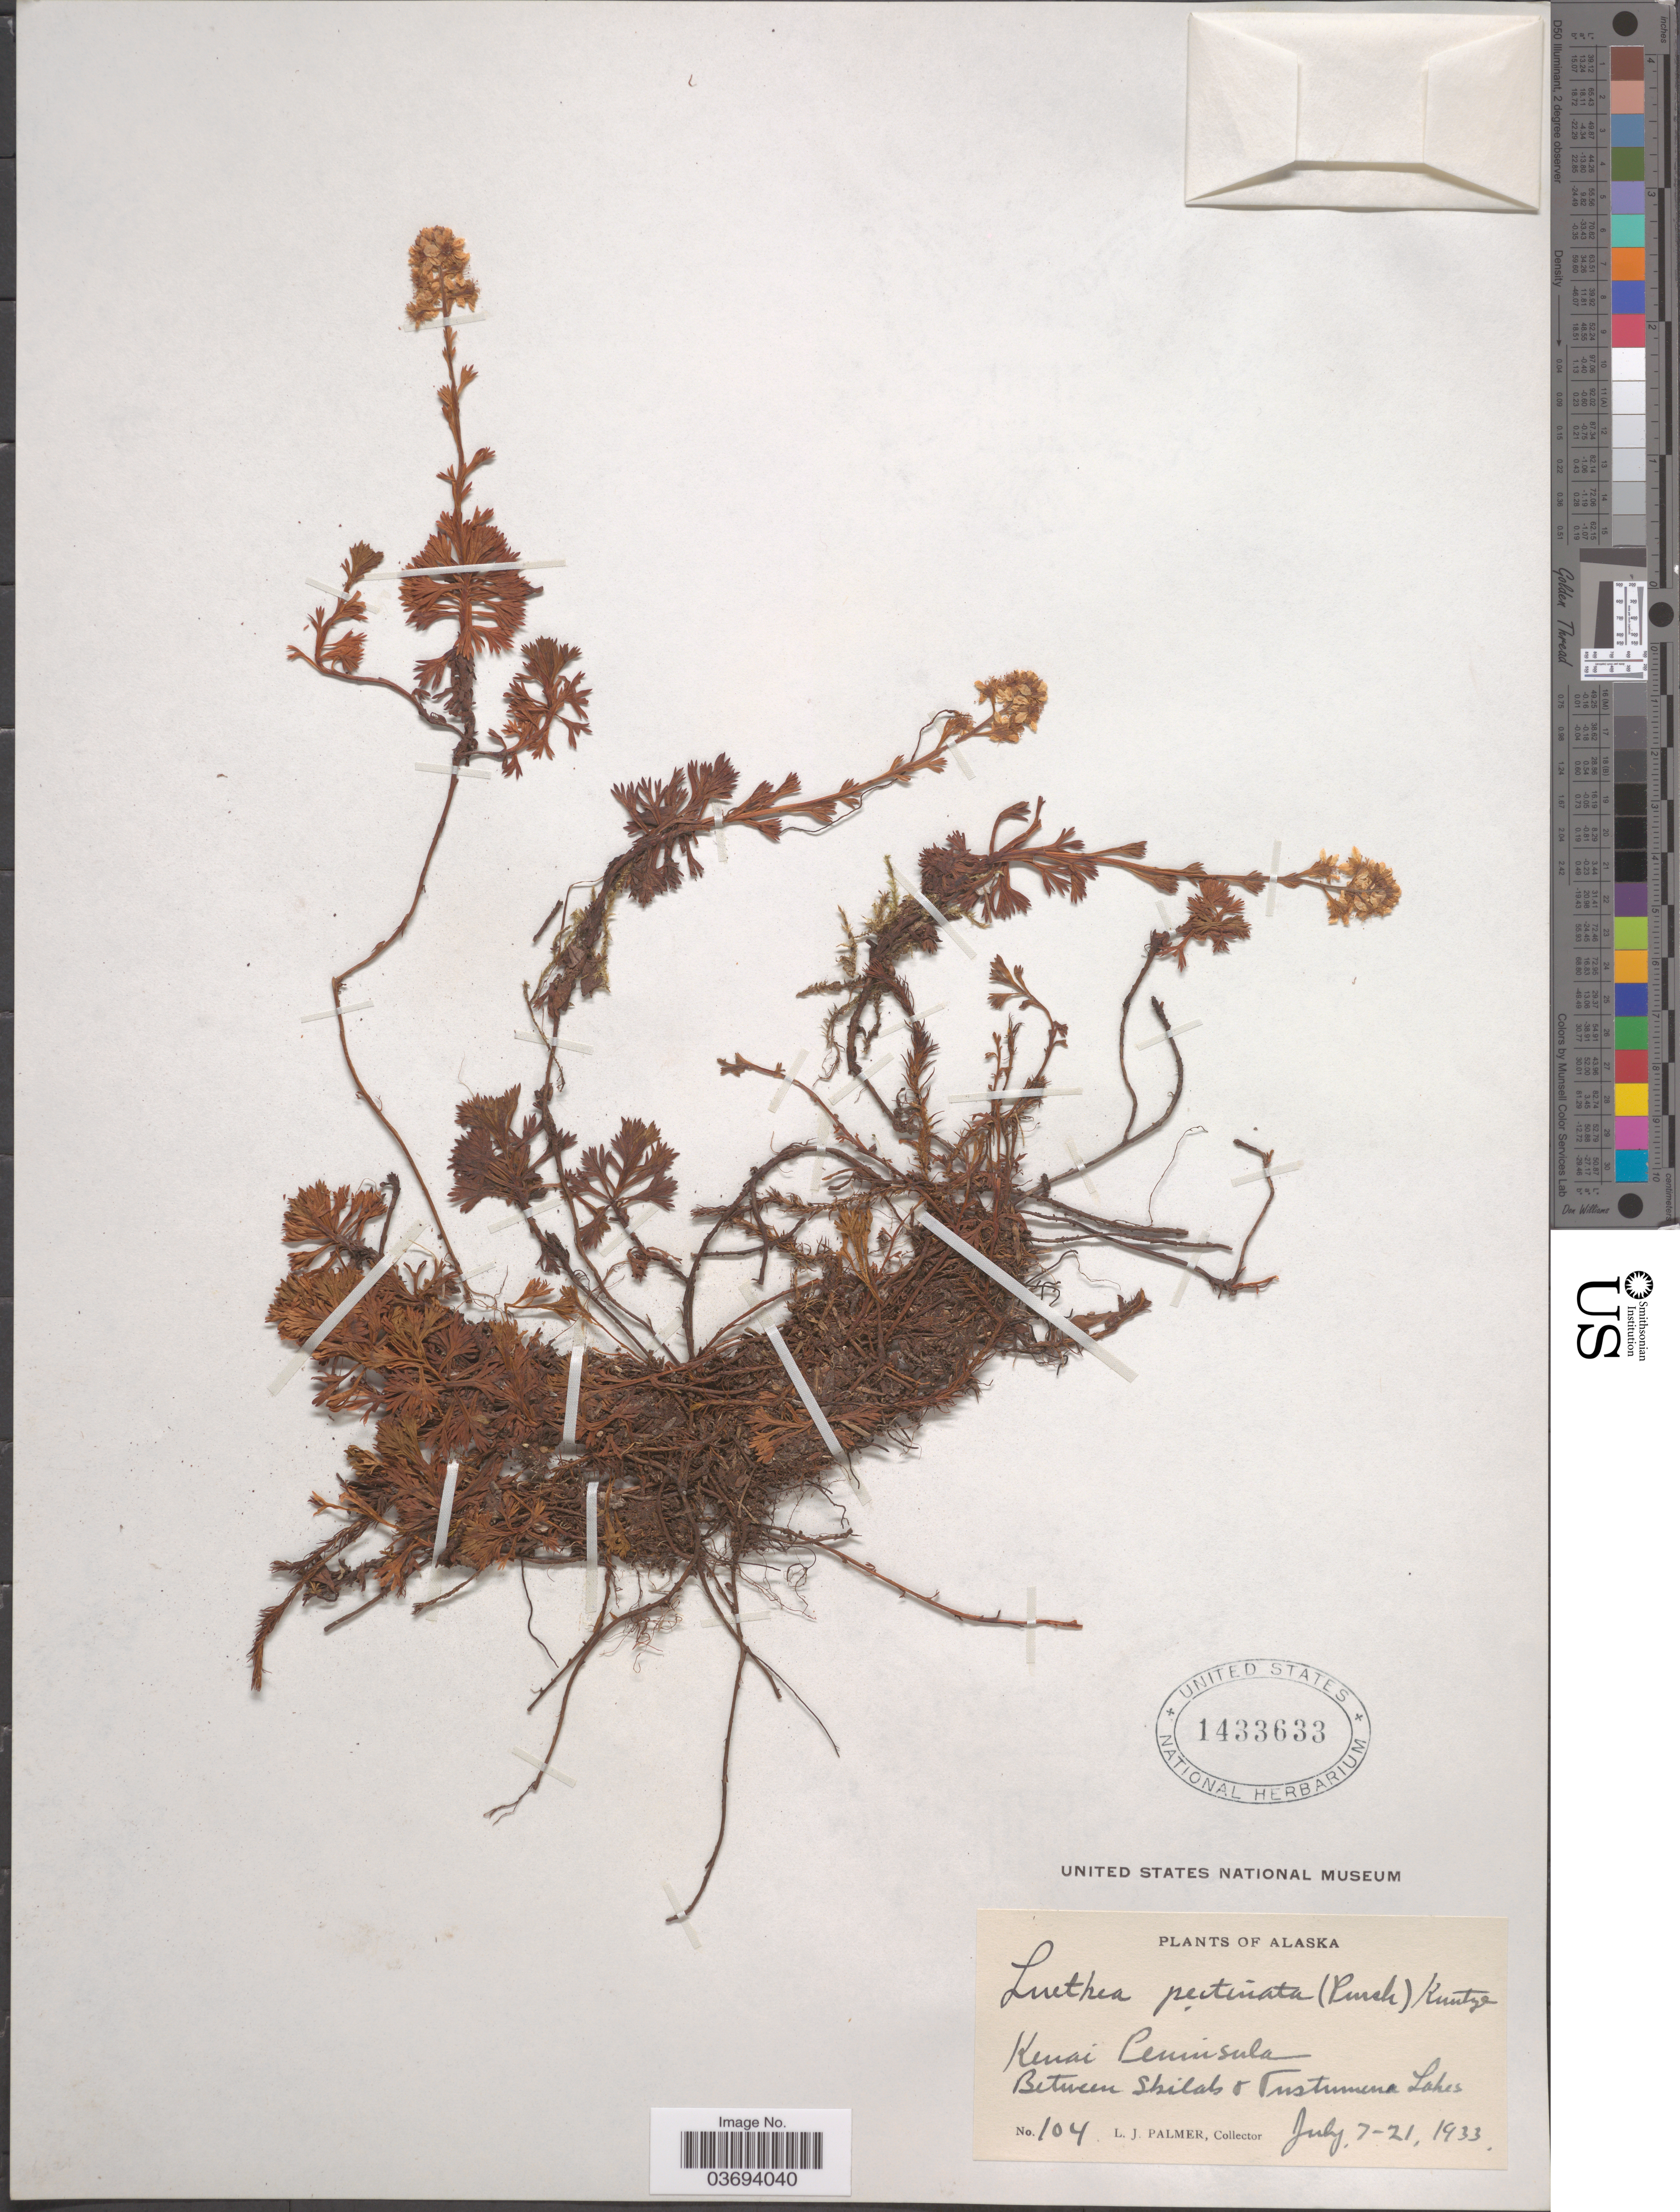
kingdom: Plantae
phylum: Tracheophyta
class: Magnoliopsida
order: Rosales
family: Rosaceae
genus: Luetkea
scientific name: Luetkea pectinata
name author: (Pursh) Kuntze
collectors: L. J. Palmer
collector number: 104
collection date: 1933-07-07/1933-07-21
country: United States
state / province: Alaska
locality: Kenai Peninsula. Between Skilak & Tustumena Lakes.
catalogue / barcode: US 1433633